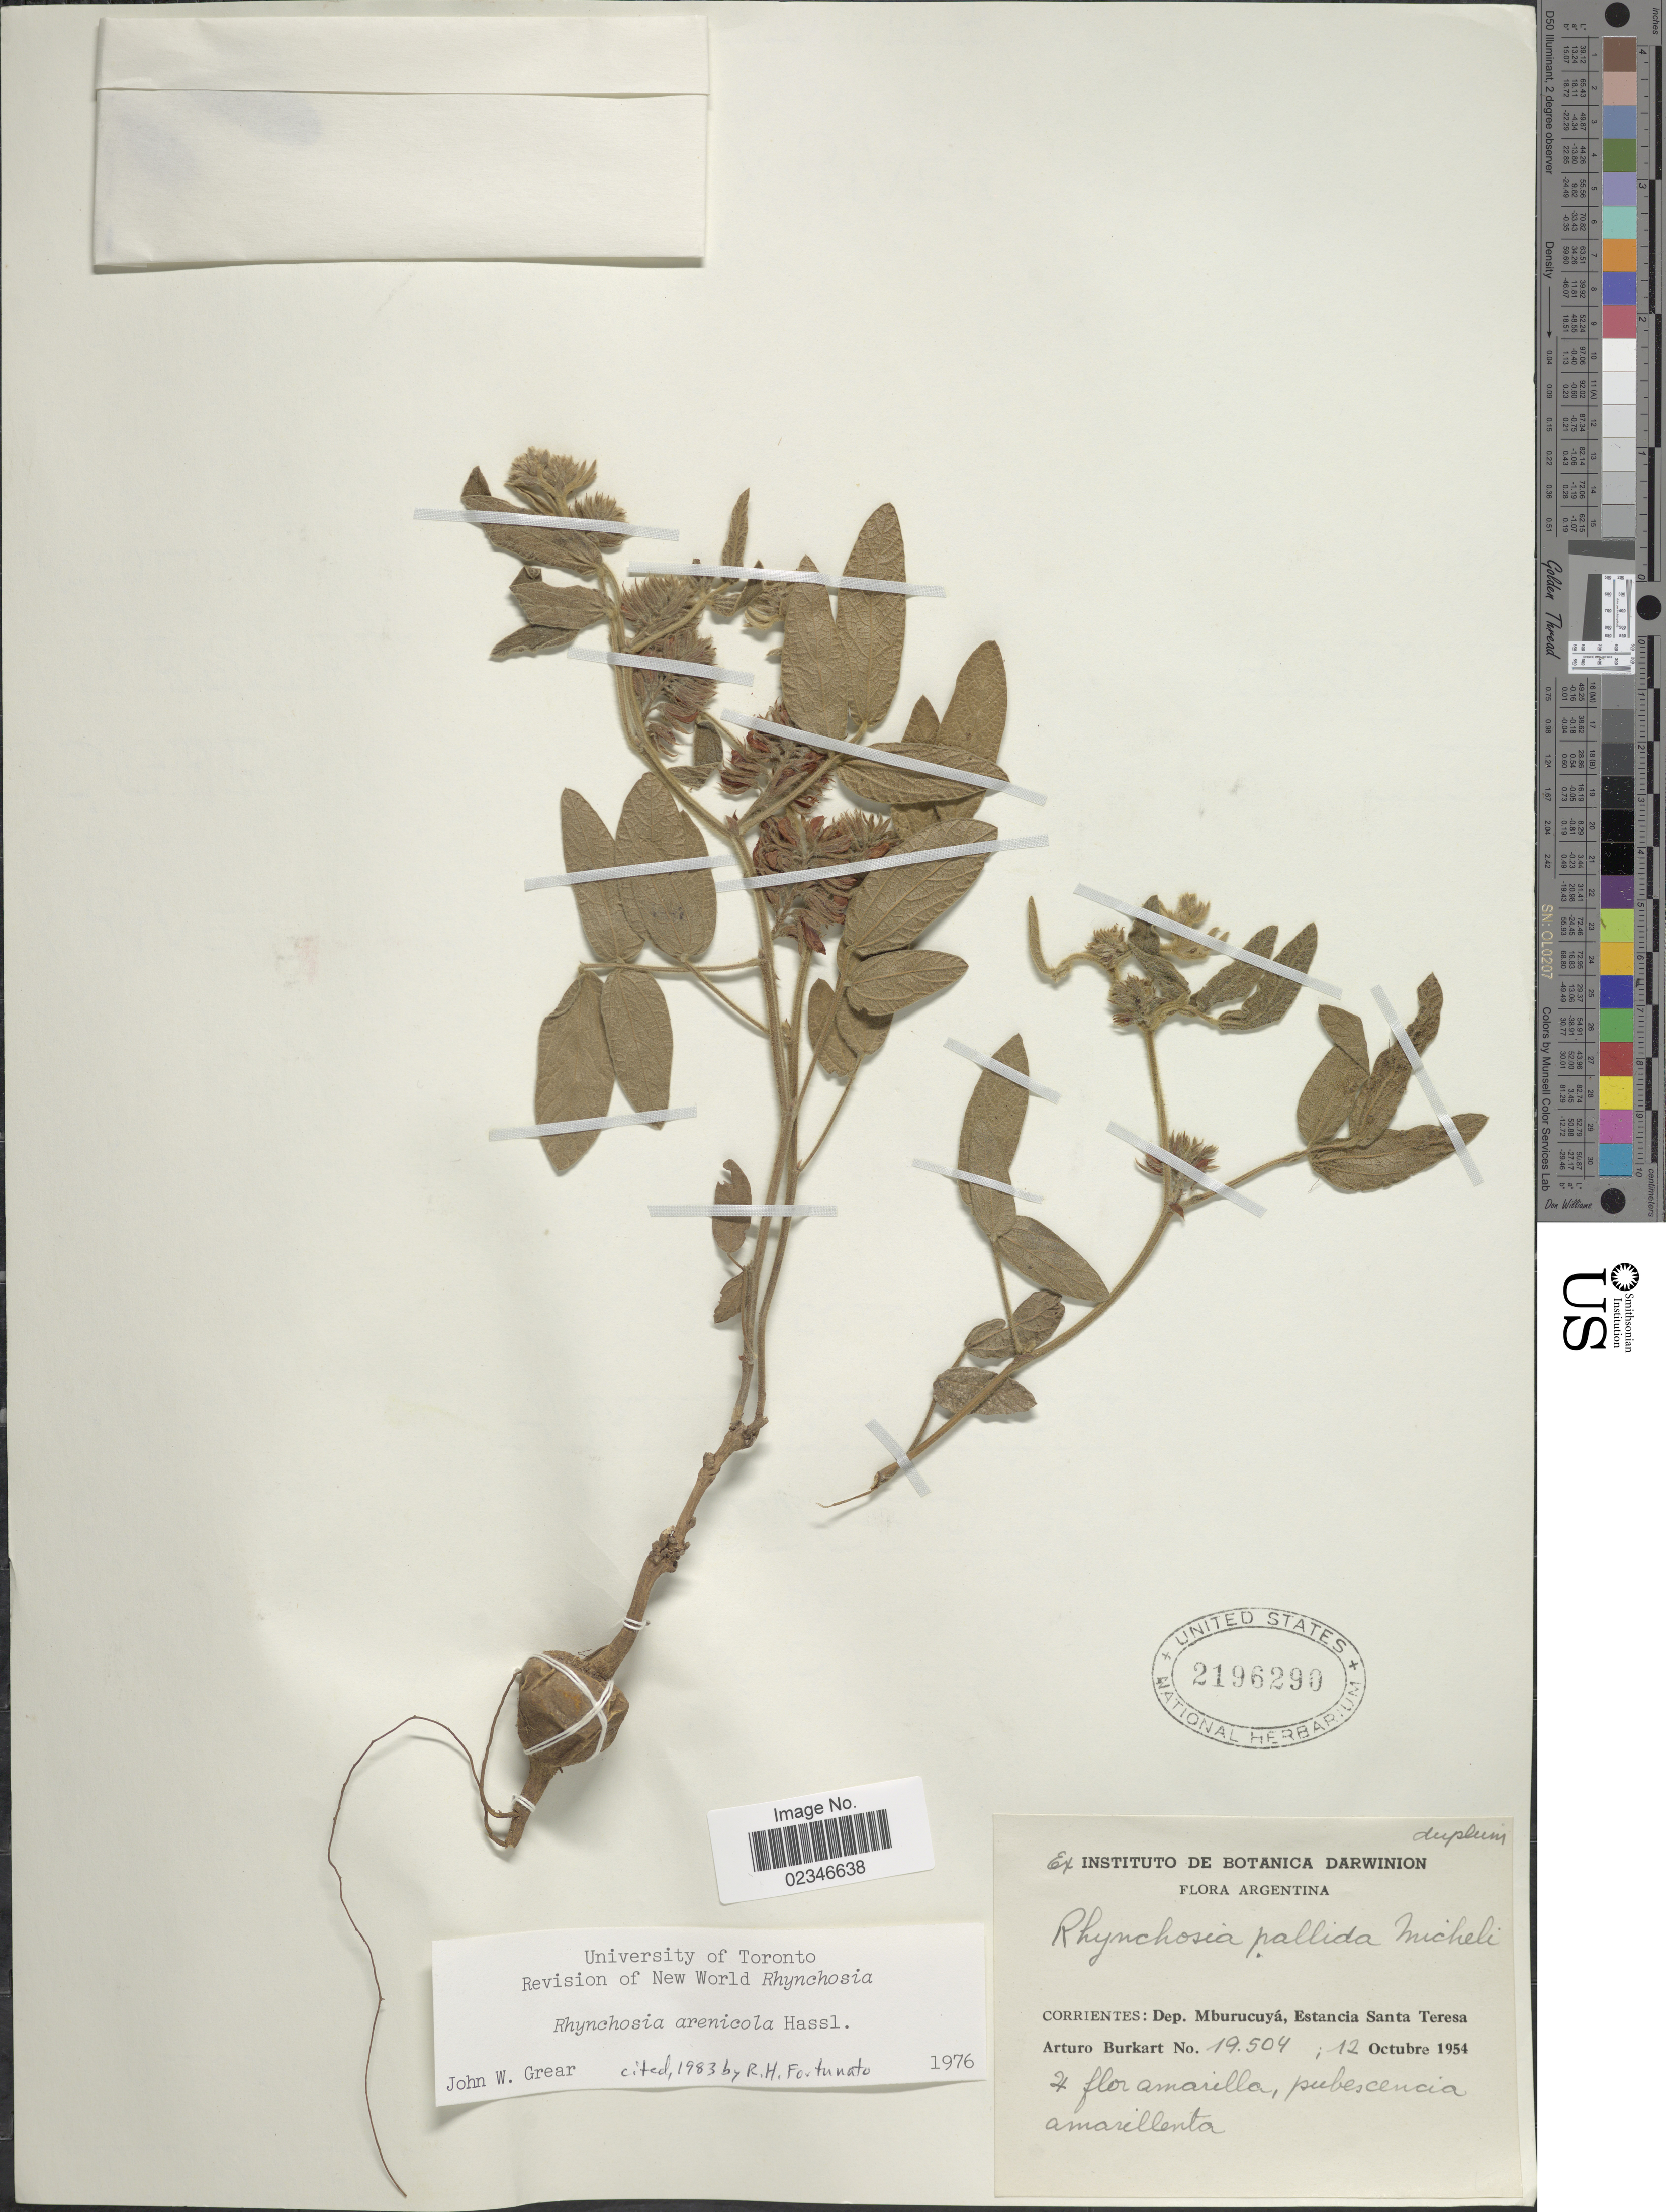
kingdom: Plantae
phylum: Tracheophyta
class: Magnoliopsida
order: Fabales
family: Fabaceae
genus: Rhynchosia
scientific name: Rhynchosia arenicola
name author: Hassl.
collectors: A. E. Burkart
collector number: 19504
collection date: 1954-10-12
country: Argentina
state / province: Corrientes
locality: Corrientes: Dep. Mburucuya, Estancia Santa Teresa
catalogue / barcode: US 2196290